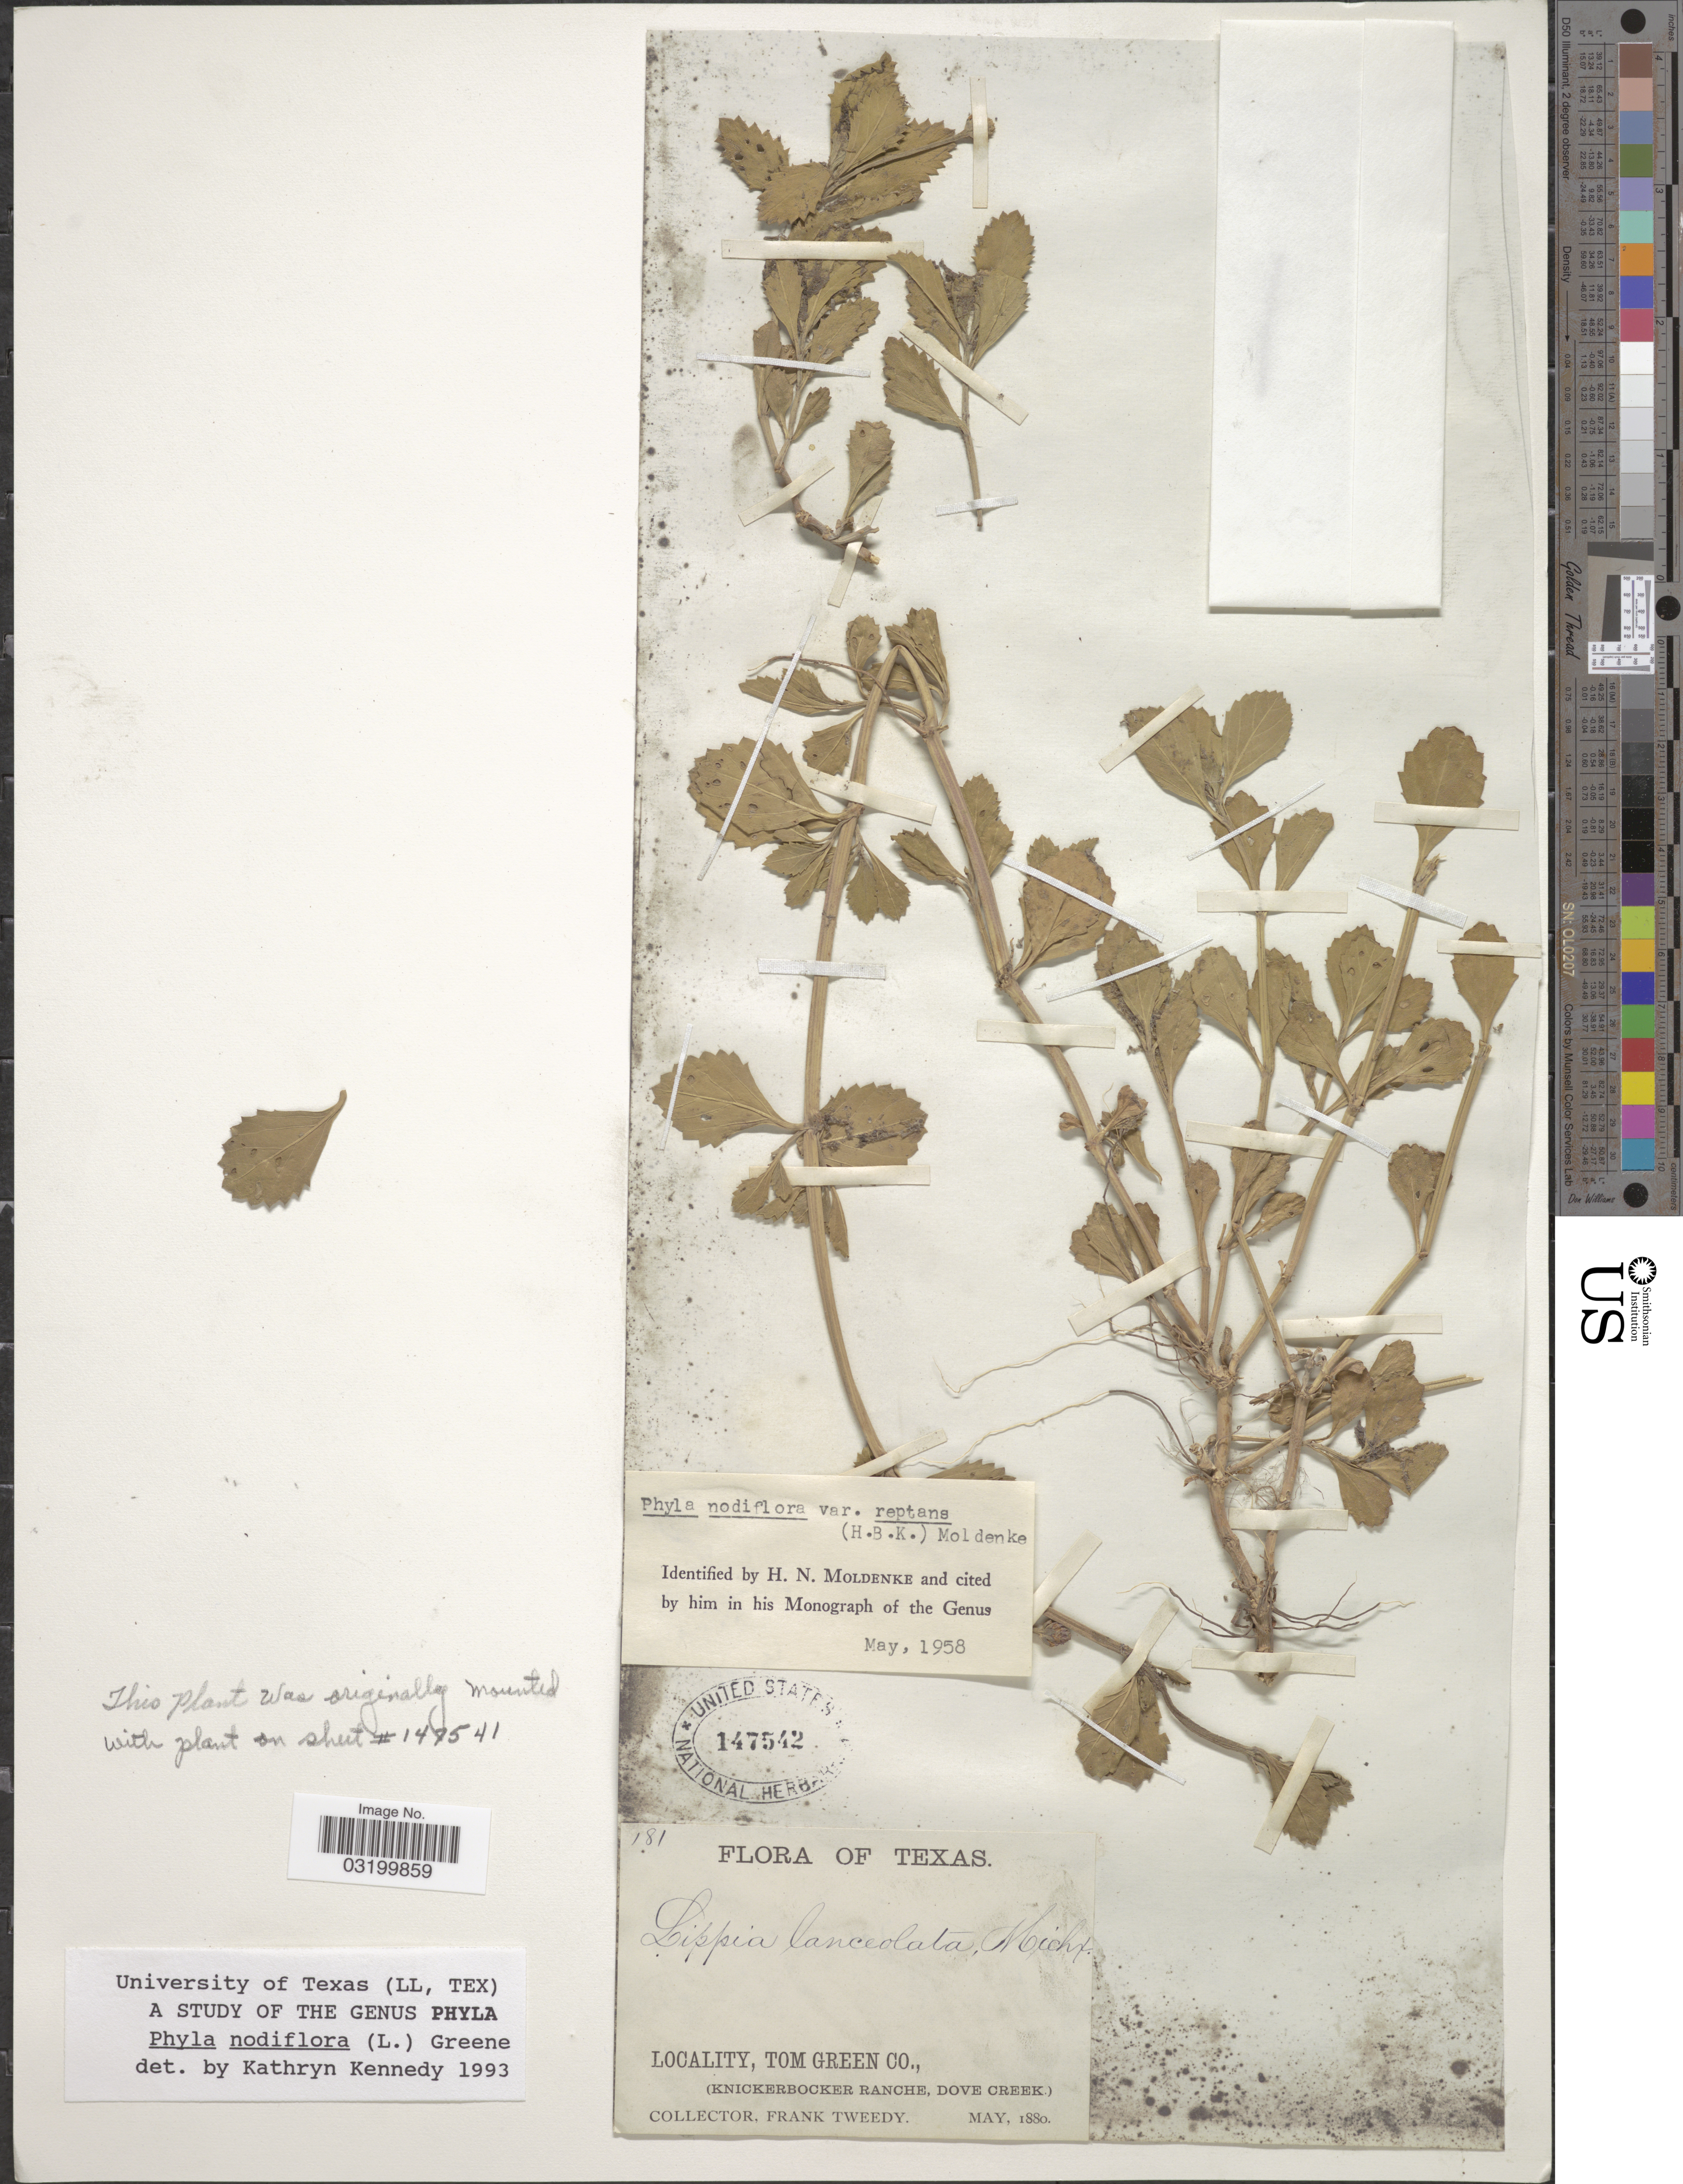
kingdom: Plantae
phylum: Tracheophyta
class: Magnoliopsida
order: Lamiales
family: Verbenaceae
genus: Phyla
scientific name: Phyla nodiflora var. nodiflora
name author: (L.) Greene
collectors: F. Tweedy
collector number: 181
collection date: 1880-05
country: United States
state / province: Texas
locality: Tom Green Co., (Knickerbocker Ranche, Dove Creek).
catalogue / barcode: US 147542